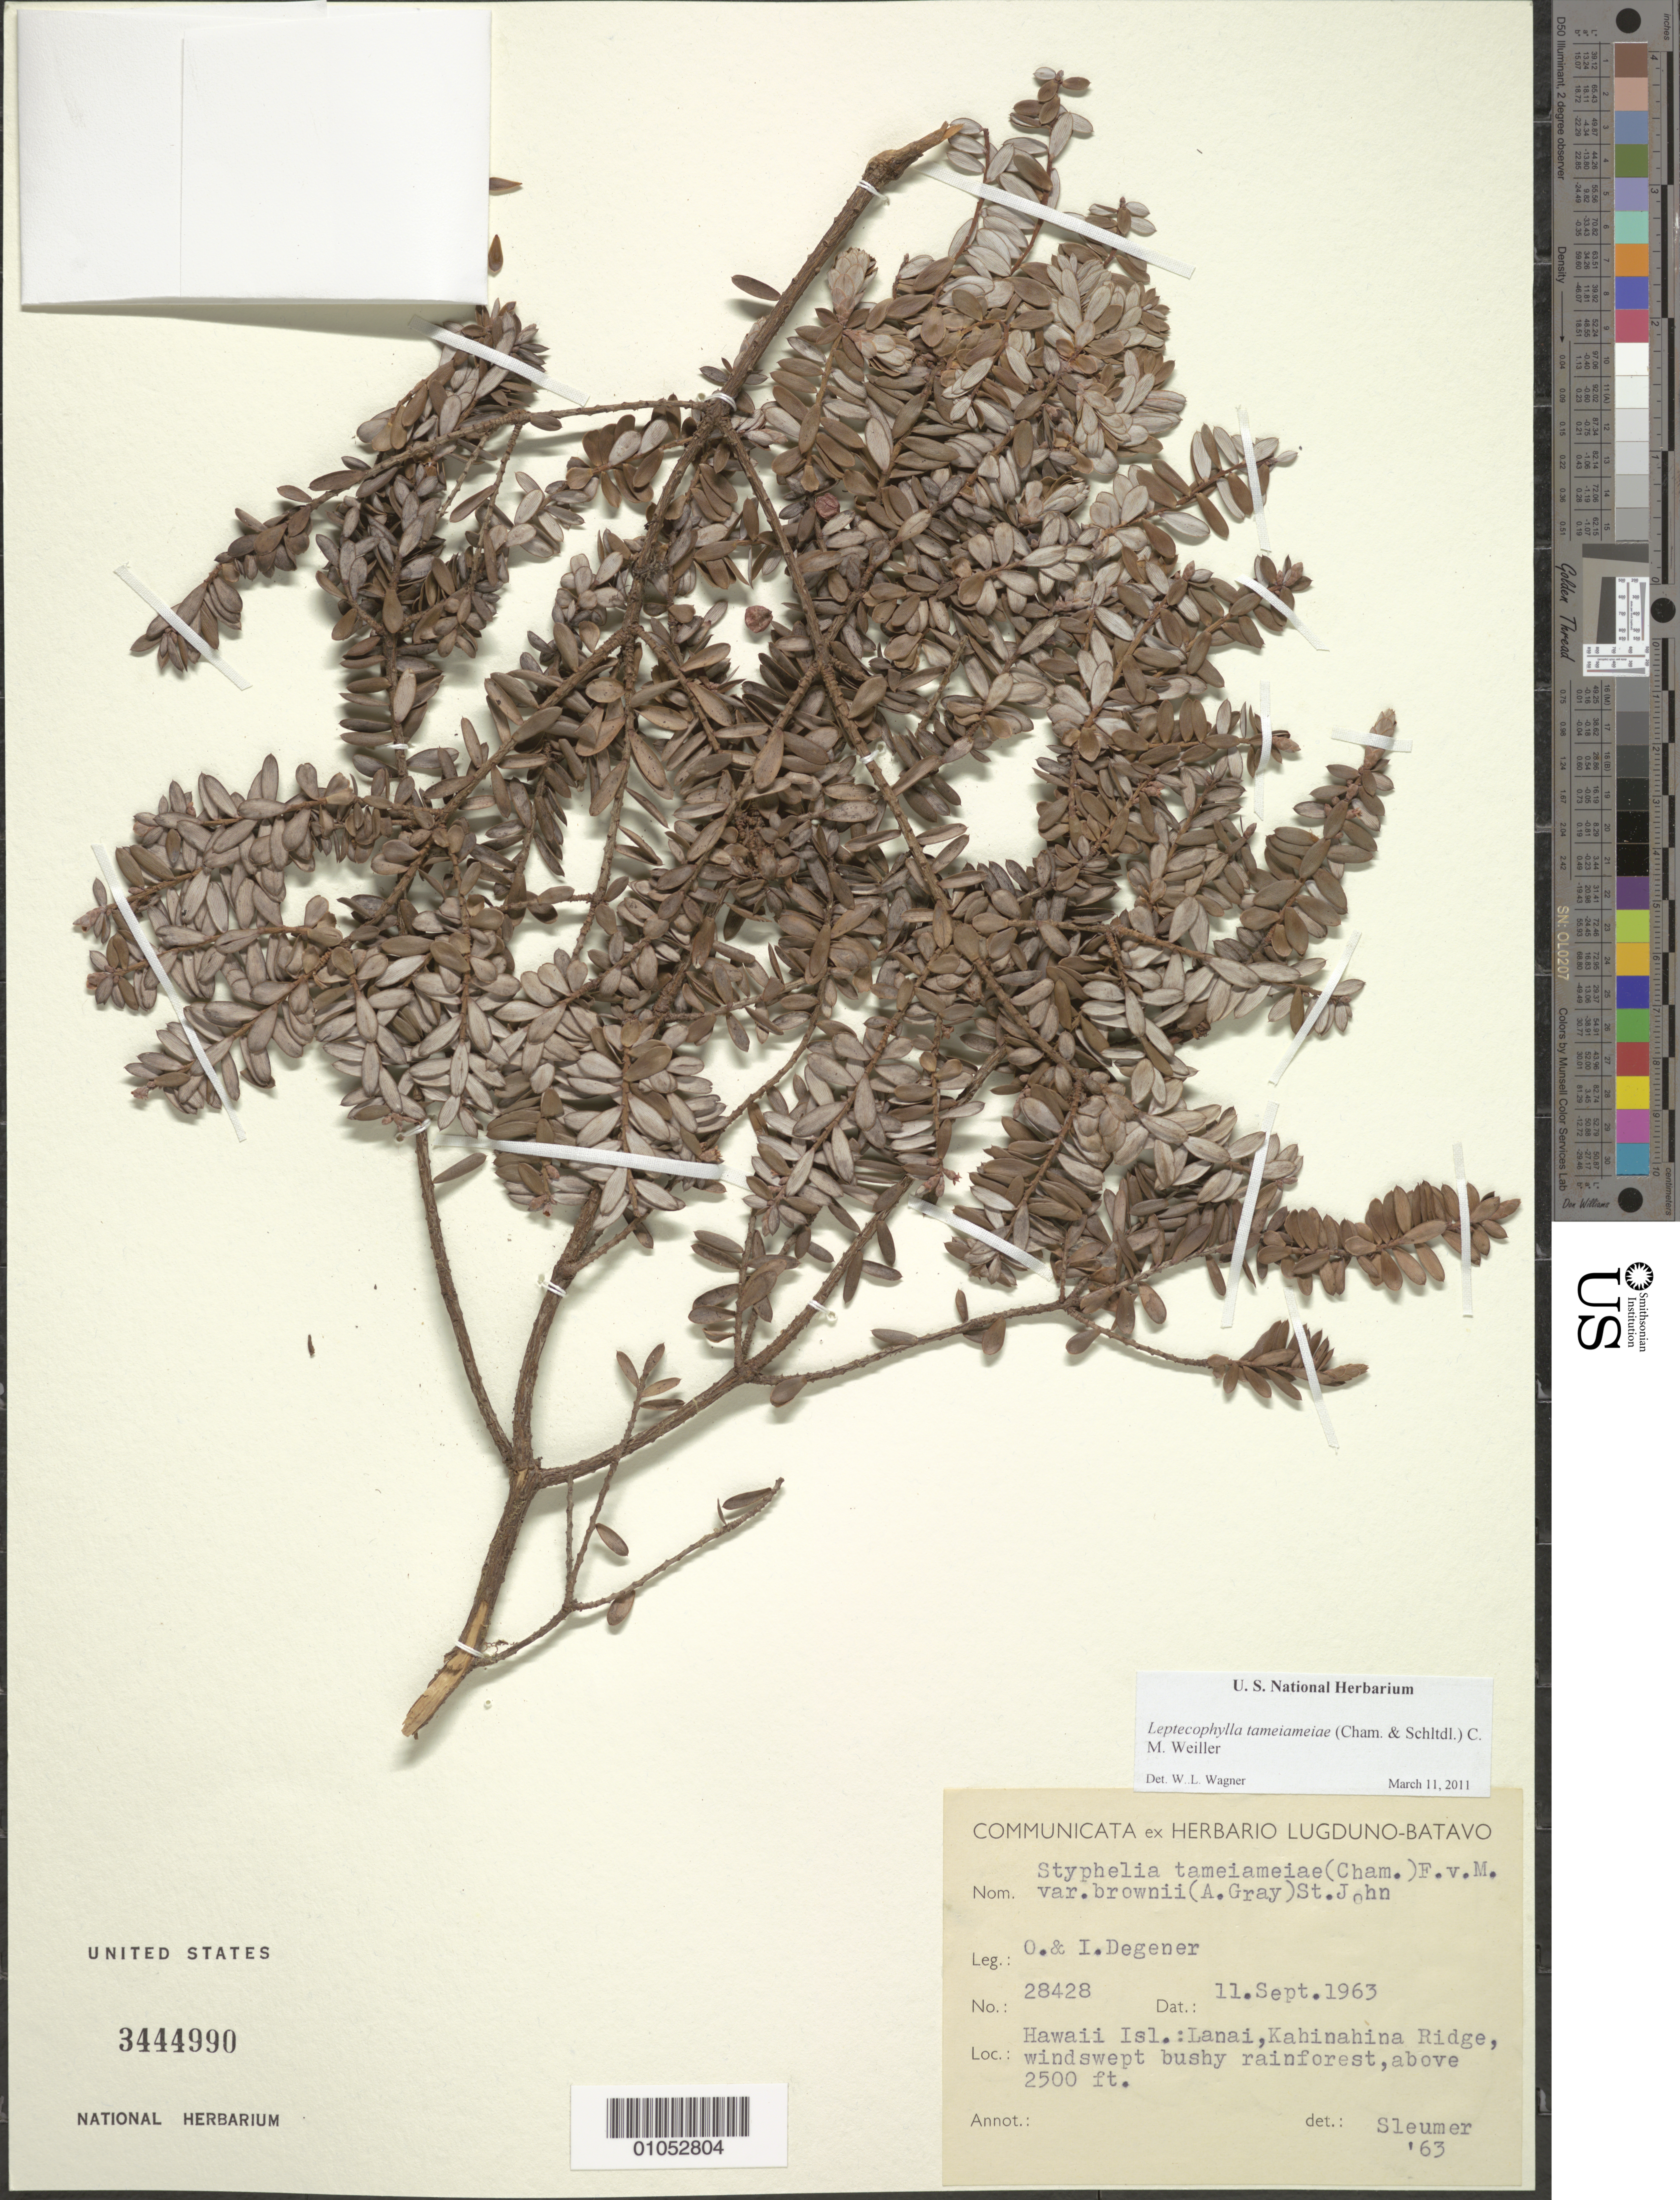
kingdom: Plantae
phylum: Tracheophyta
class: Magnoliopsida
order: Ericales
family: Ericaceae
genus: Leptecophylla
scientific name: Leptecophylla tameiameiae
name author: (Cham. & Schltdl.) C.M. Weiller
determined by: Wagner, W. L., (BOT), Smithsonian Institution - National Museum of Natural History (UNITED STATES)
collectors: O. Degener & I. Degener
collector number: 28428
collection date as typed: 11 Sep 1963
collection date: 1963-09-11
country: United States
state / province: Hawaii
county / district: Maui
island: Lana'i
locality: Kahinahina Ridge.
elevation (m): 762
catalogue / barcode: US 3444990